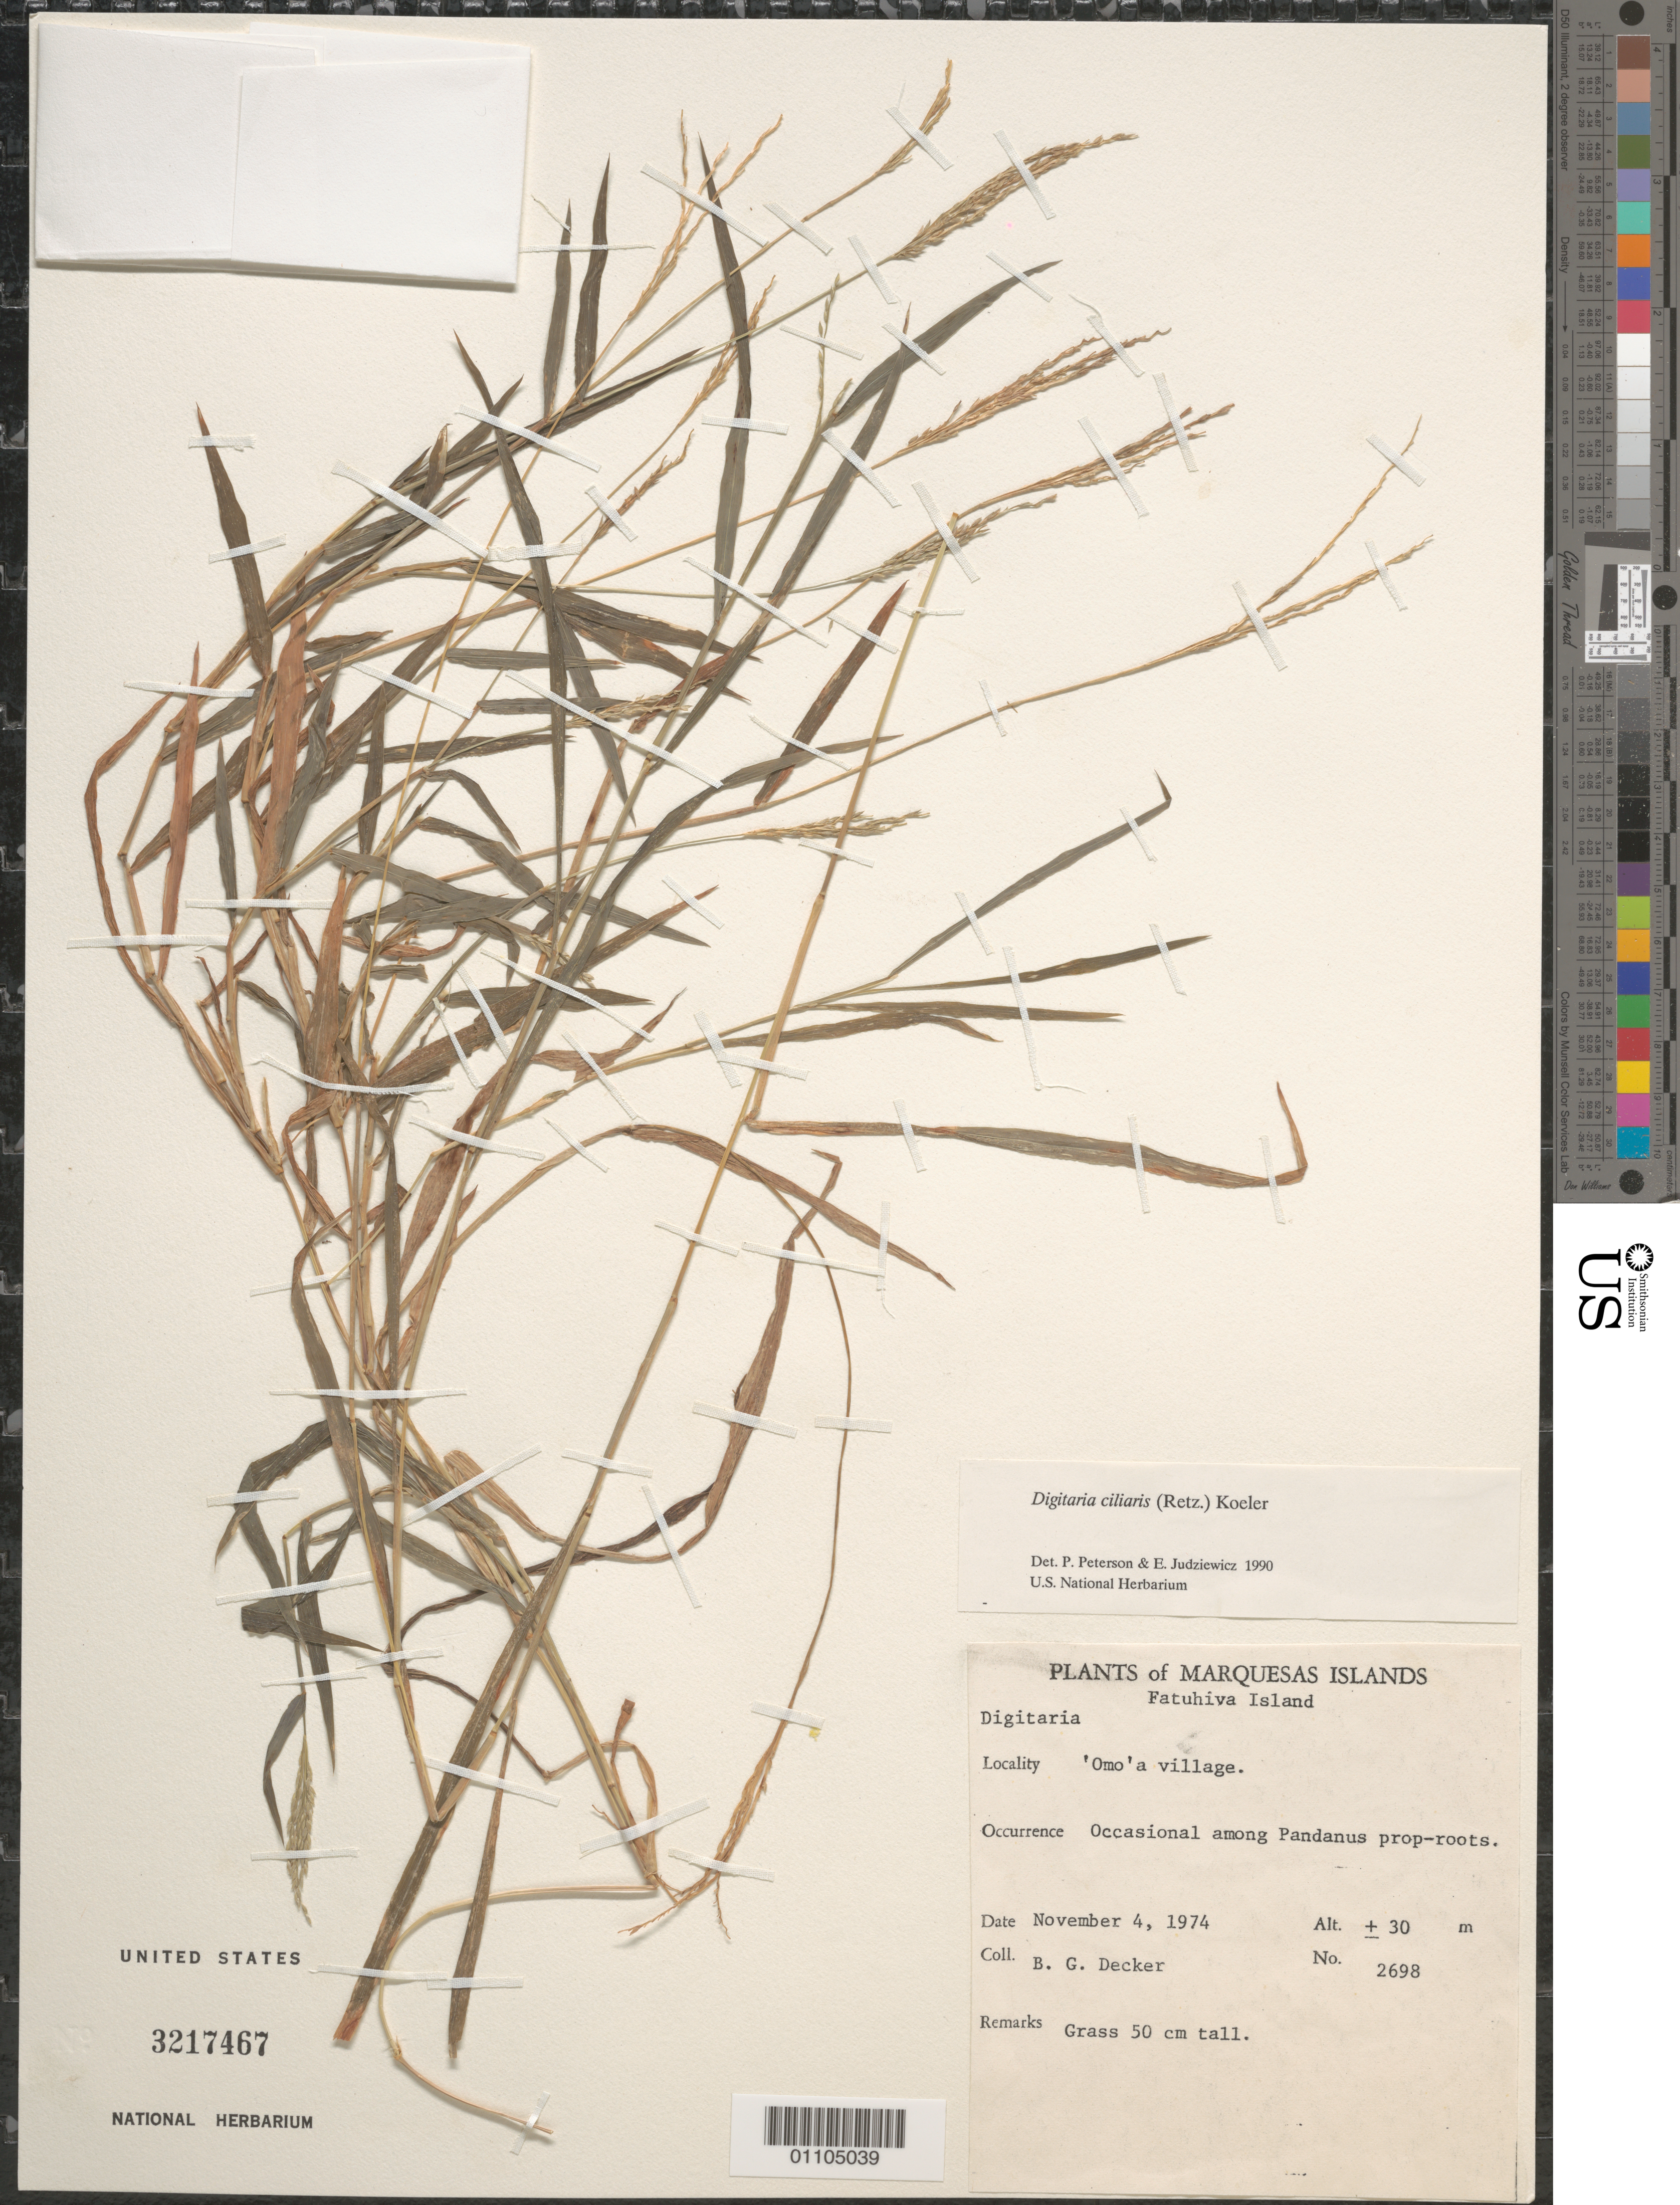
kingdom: Plantae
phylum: Tracheophyta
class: Liliopsida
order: Poales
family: Poaceae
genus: Digitaria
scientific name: Digitaria ciliaris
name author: (Retz.) Koeler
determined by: Peterson, P. M.; Judziewicz, E. J.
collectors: B. G. Decker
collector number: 2698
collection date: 1974-11-04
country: French Polynesia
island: Fatu Hiva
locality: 'Omo'a village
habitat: occasional among Pandanus prop roots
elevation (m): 30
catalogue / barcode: US 3217467